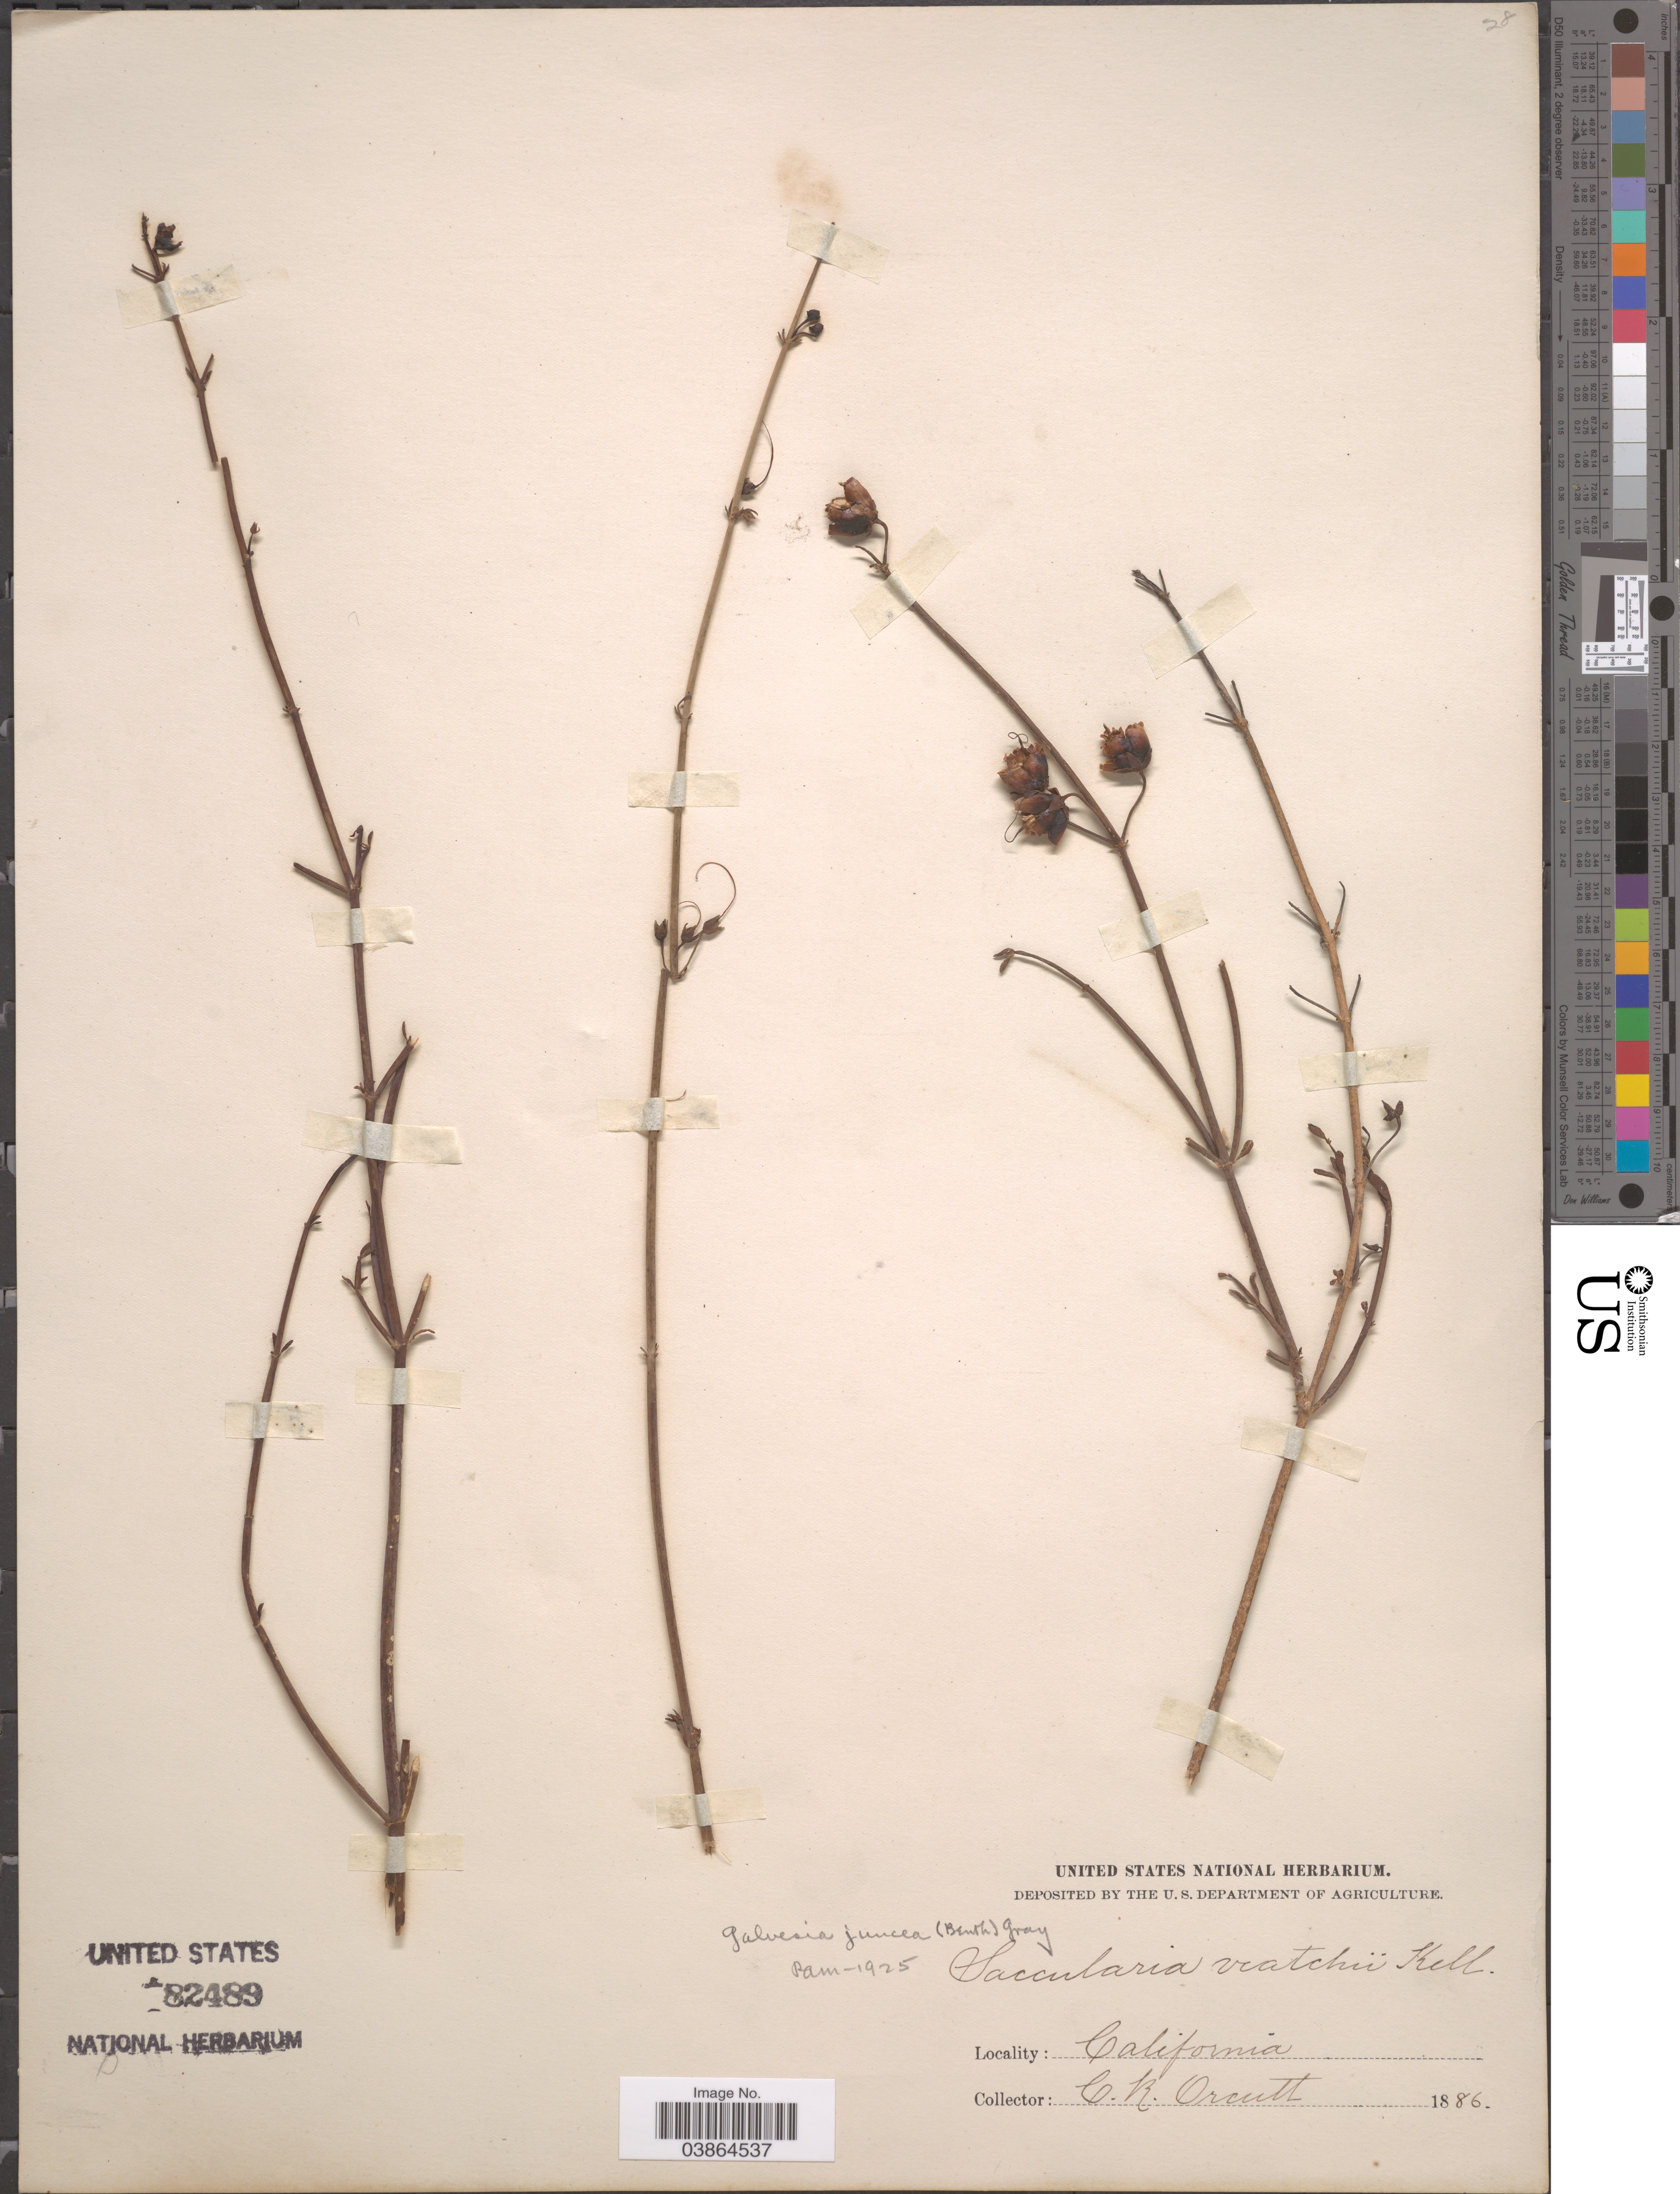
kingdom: Plantae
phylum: Tracheophyta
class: Magnoliopsida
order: Lamiales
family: Plantaginaceae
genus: Gambelia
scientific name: Gambelia juncea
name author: (Benth.) D.A. Sutton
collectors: C. R. Orcutt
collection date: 1886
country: United States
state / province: California